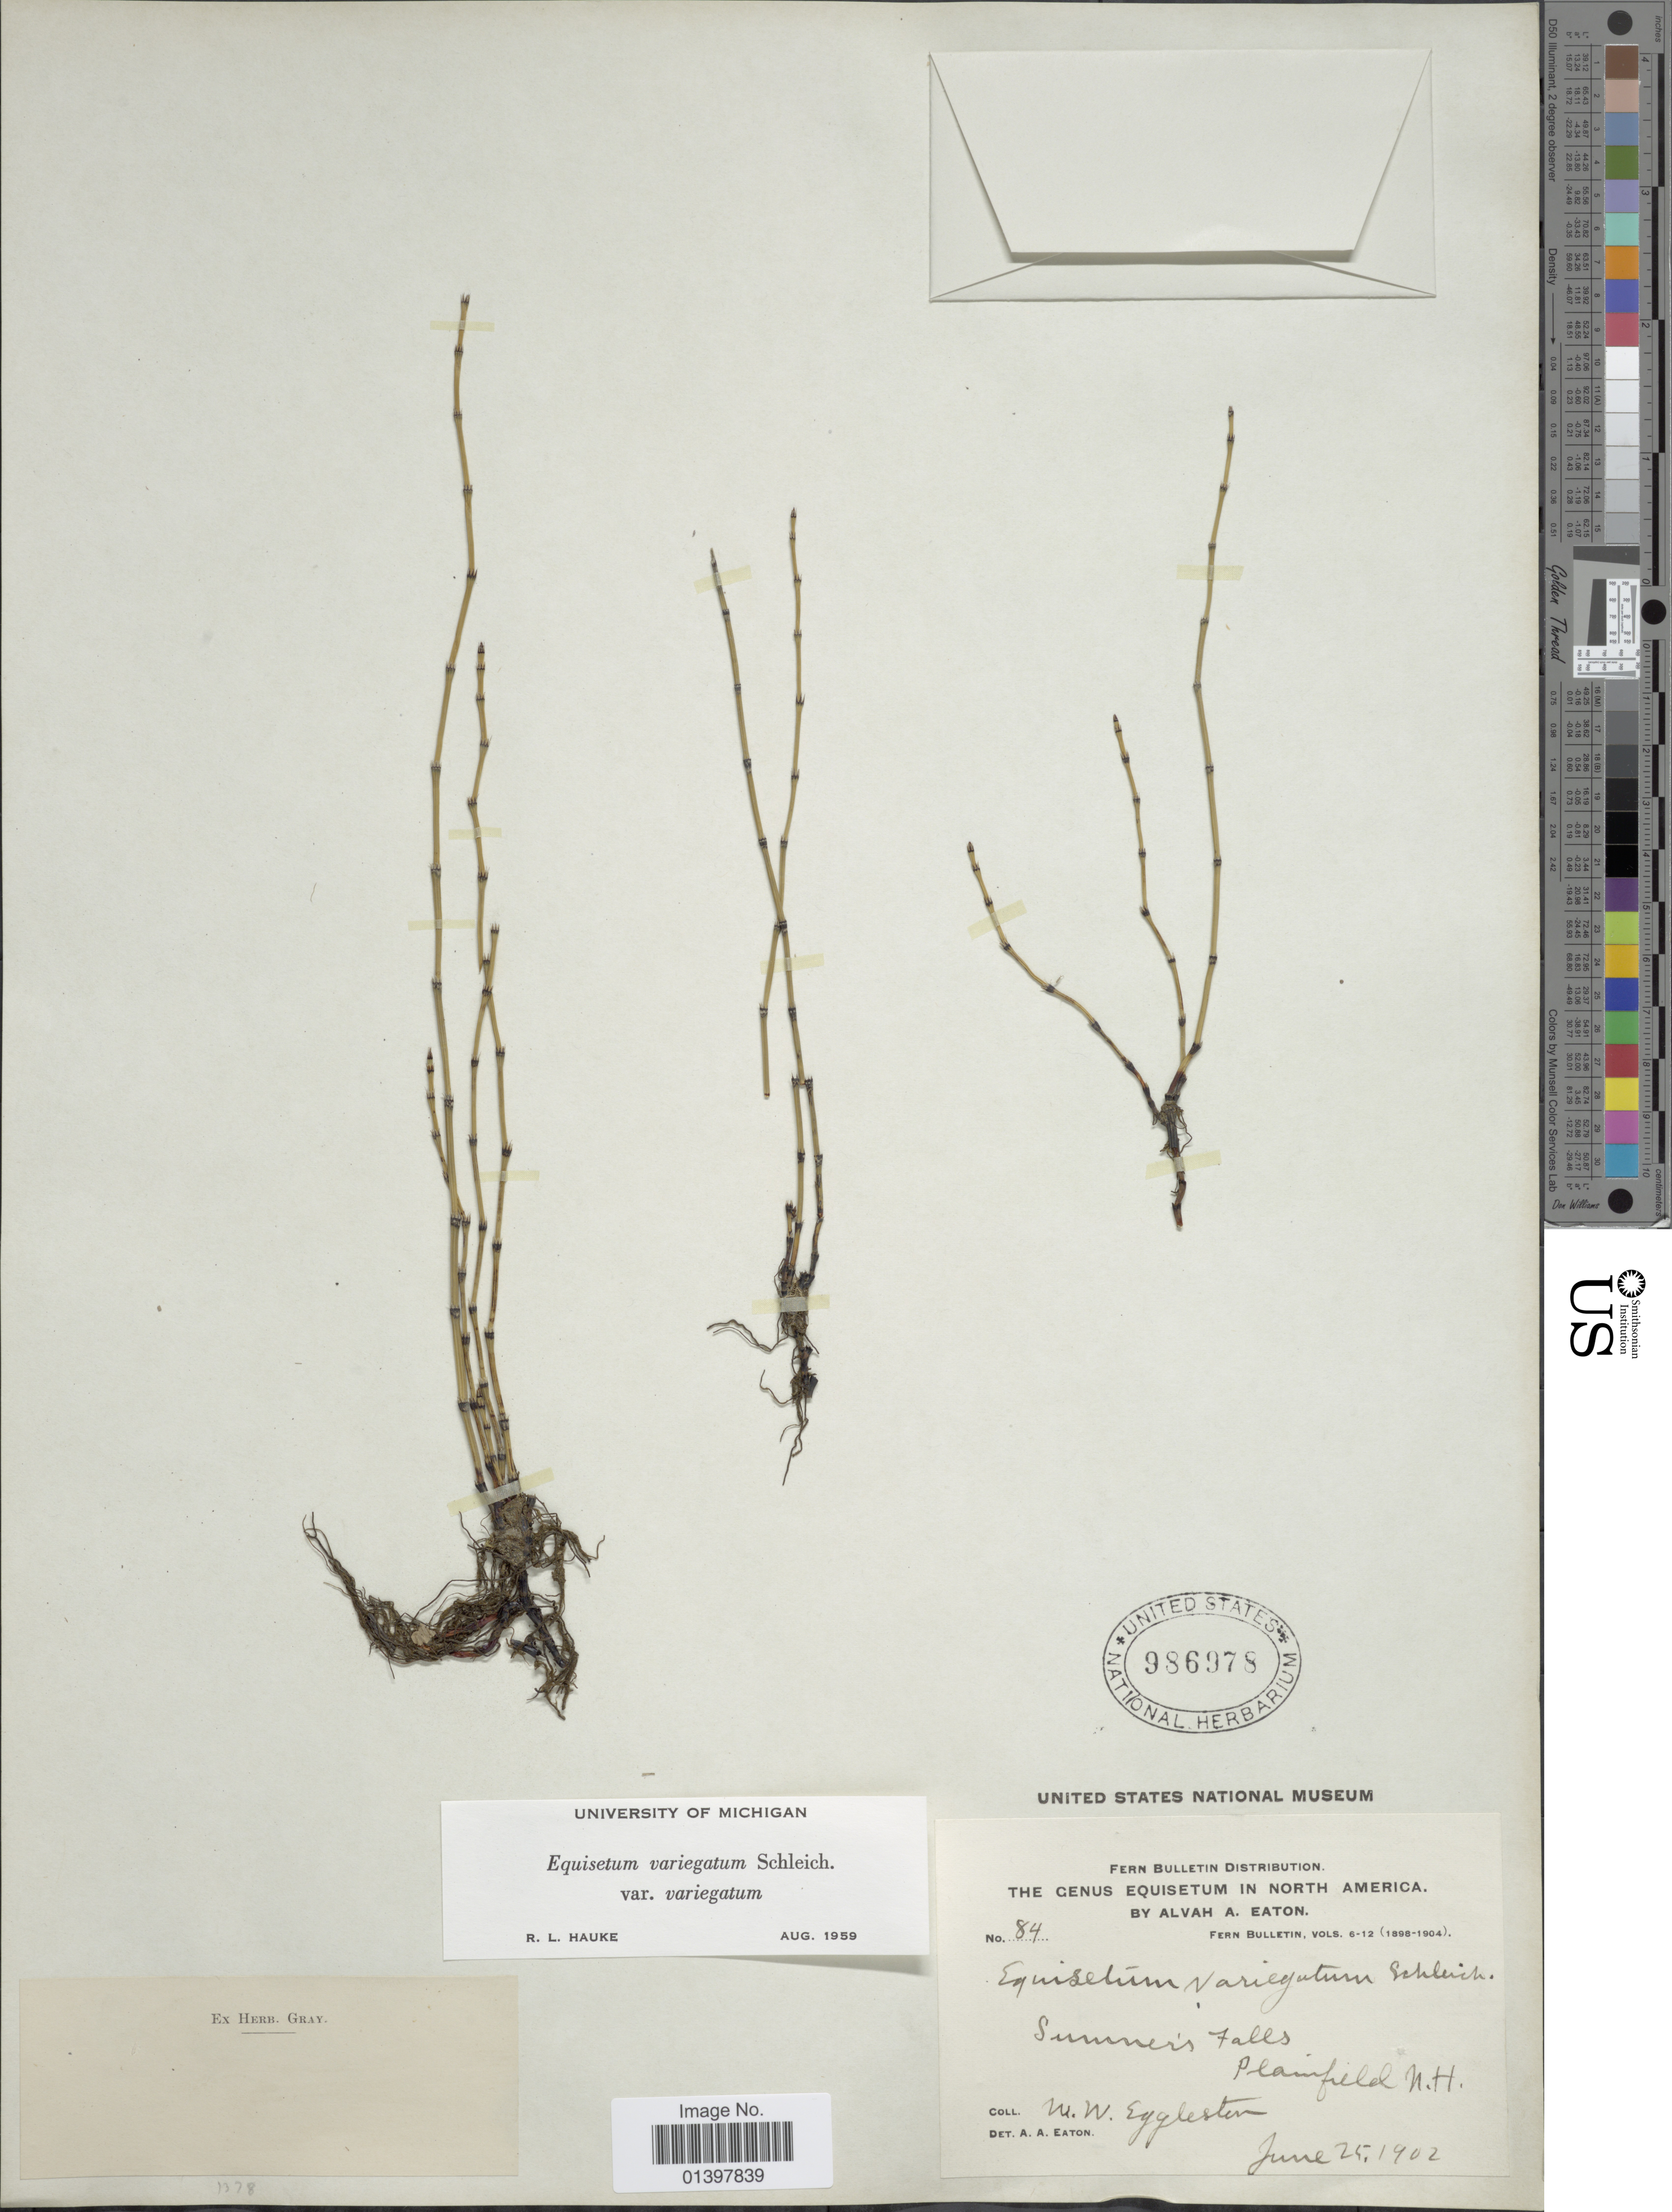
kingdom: Plantae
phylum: Tracheophyta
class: Polypodiopsida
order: Equisetales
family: Equisetaceae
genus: Equisetum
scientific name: Equisetum variegatum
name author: Schleich. ex F. Weber & D. Mohr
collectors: W. W. Eggleston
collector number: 84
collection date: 1902-06-25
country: United States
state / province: New Hampshire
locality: Summer's Falls, Plainfield N.H.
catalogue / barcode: US 986978